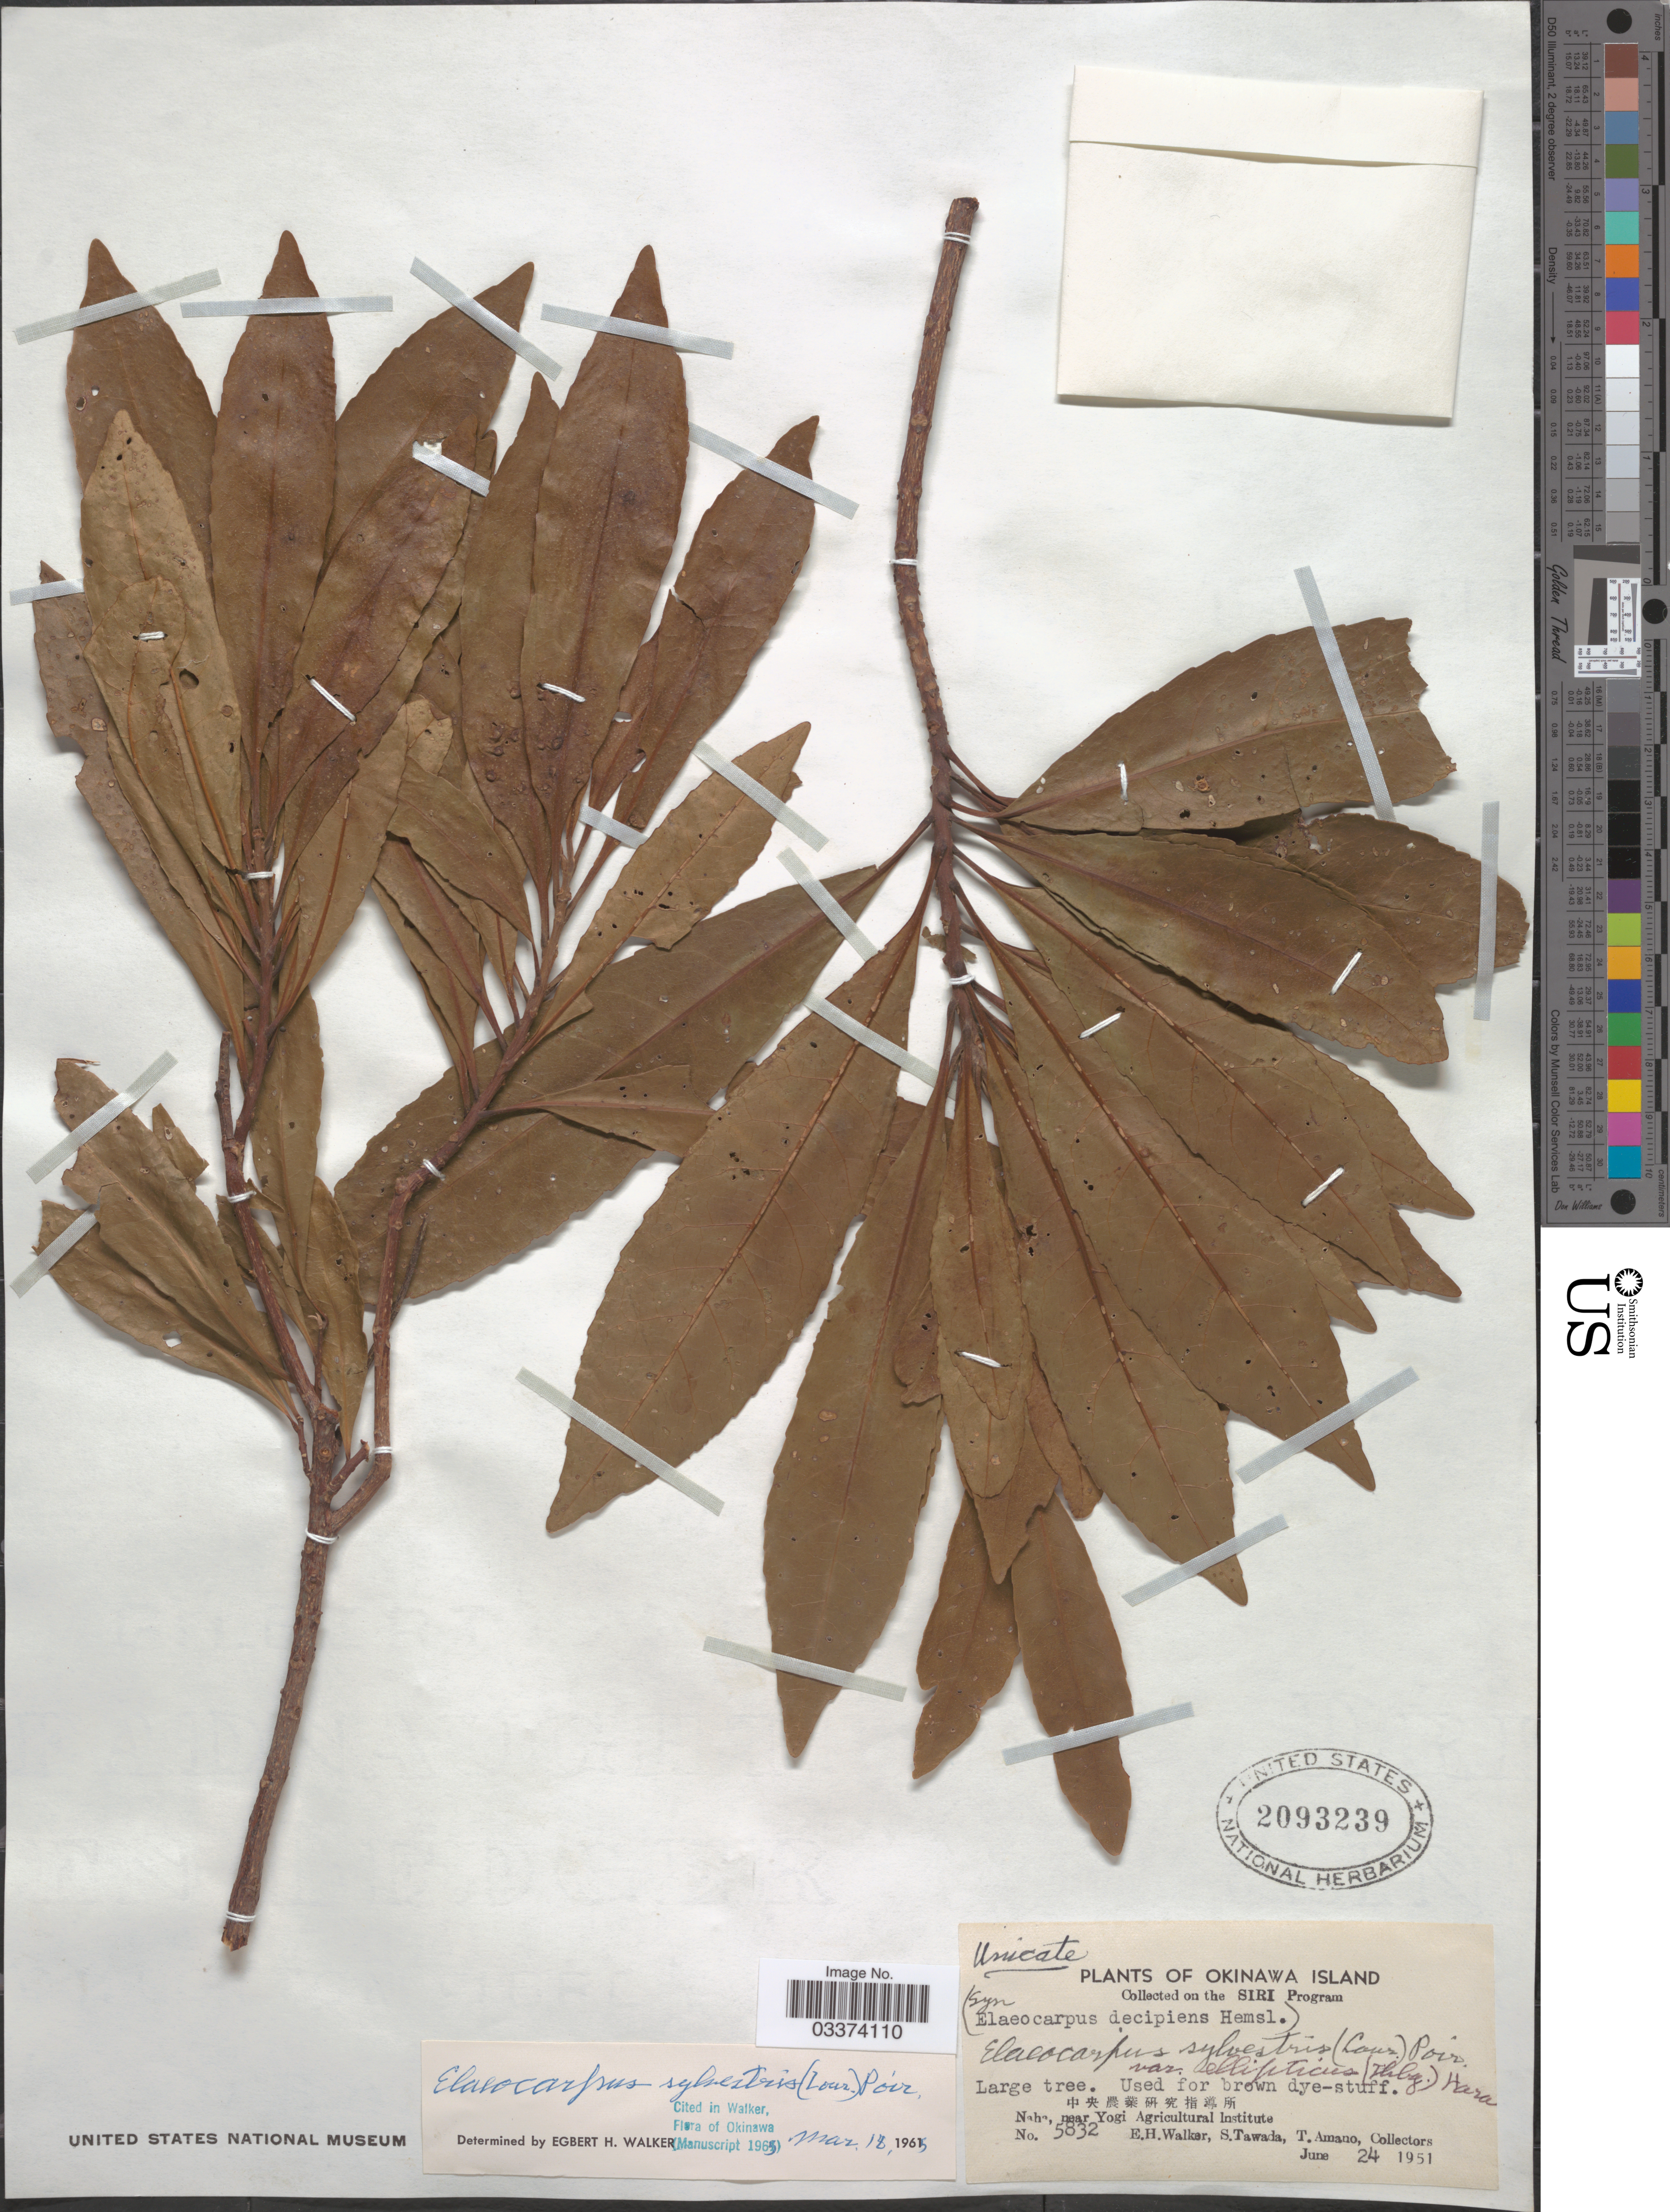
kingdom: Plantae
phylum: Tracheophyta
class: Magnoliopsida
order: Oxalidales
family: Elaeocarpaceae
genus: Elaeocarpus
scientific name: Elaeocarpus sylvestris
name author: (Lour.) Poir.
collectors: E. H. Walker, S. Tawada & T. Amano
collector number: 5832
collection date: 1951-06-24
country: Japan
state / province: Okinawa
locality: Okinawa Island. Naha, near Yogi Agricultural Institute.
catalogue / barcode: US 2093239